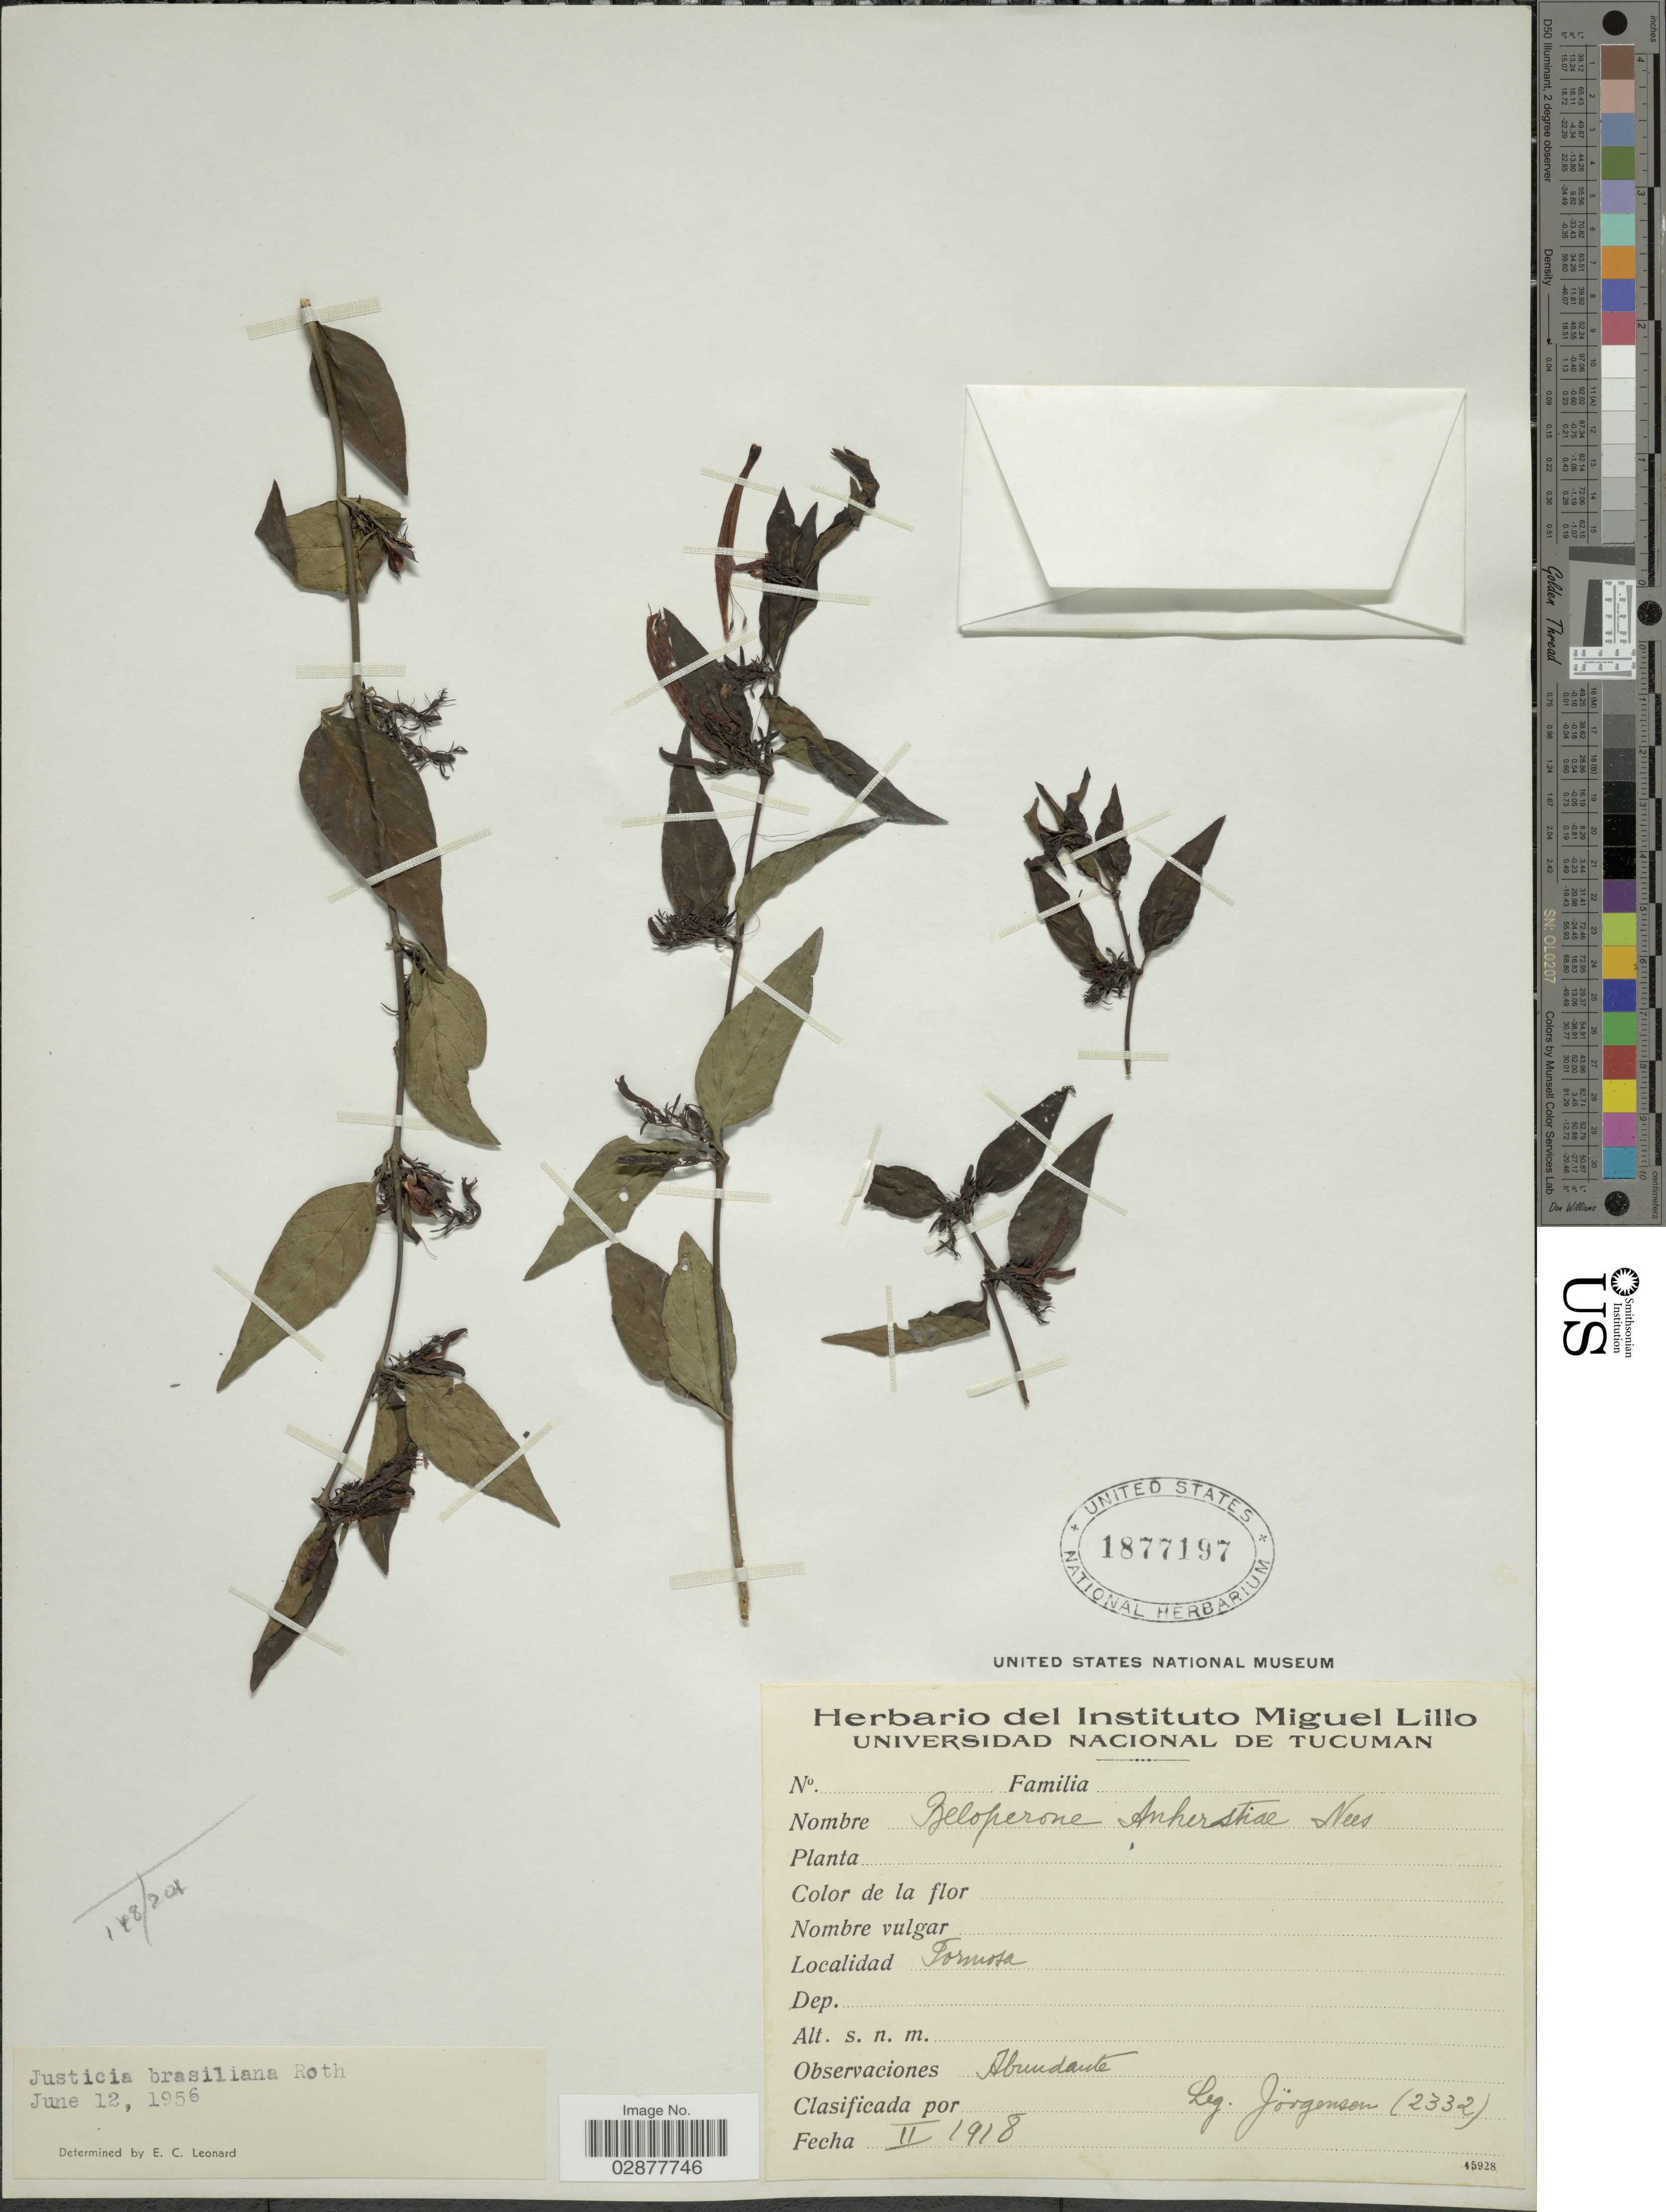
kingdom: Plantae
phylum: Tracheophyta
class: Magnoliopsida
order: Lamiales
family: Acanthaceae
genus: Justicia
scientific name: Justicia brasiliana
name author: Roth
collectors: Jorgensen, --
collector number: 2332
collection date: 1918-02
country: Argentina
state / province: Formosa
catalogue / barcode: US 1877197